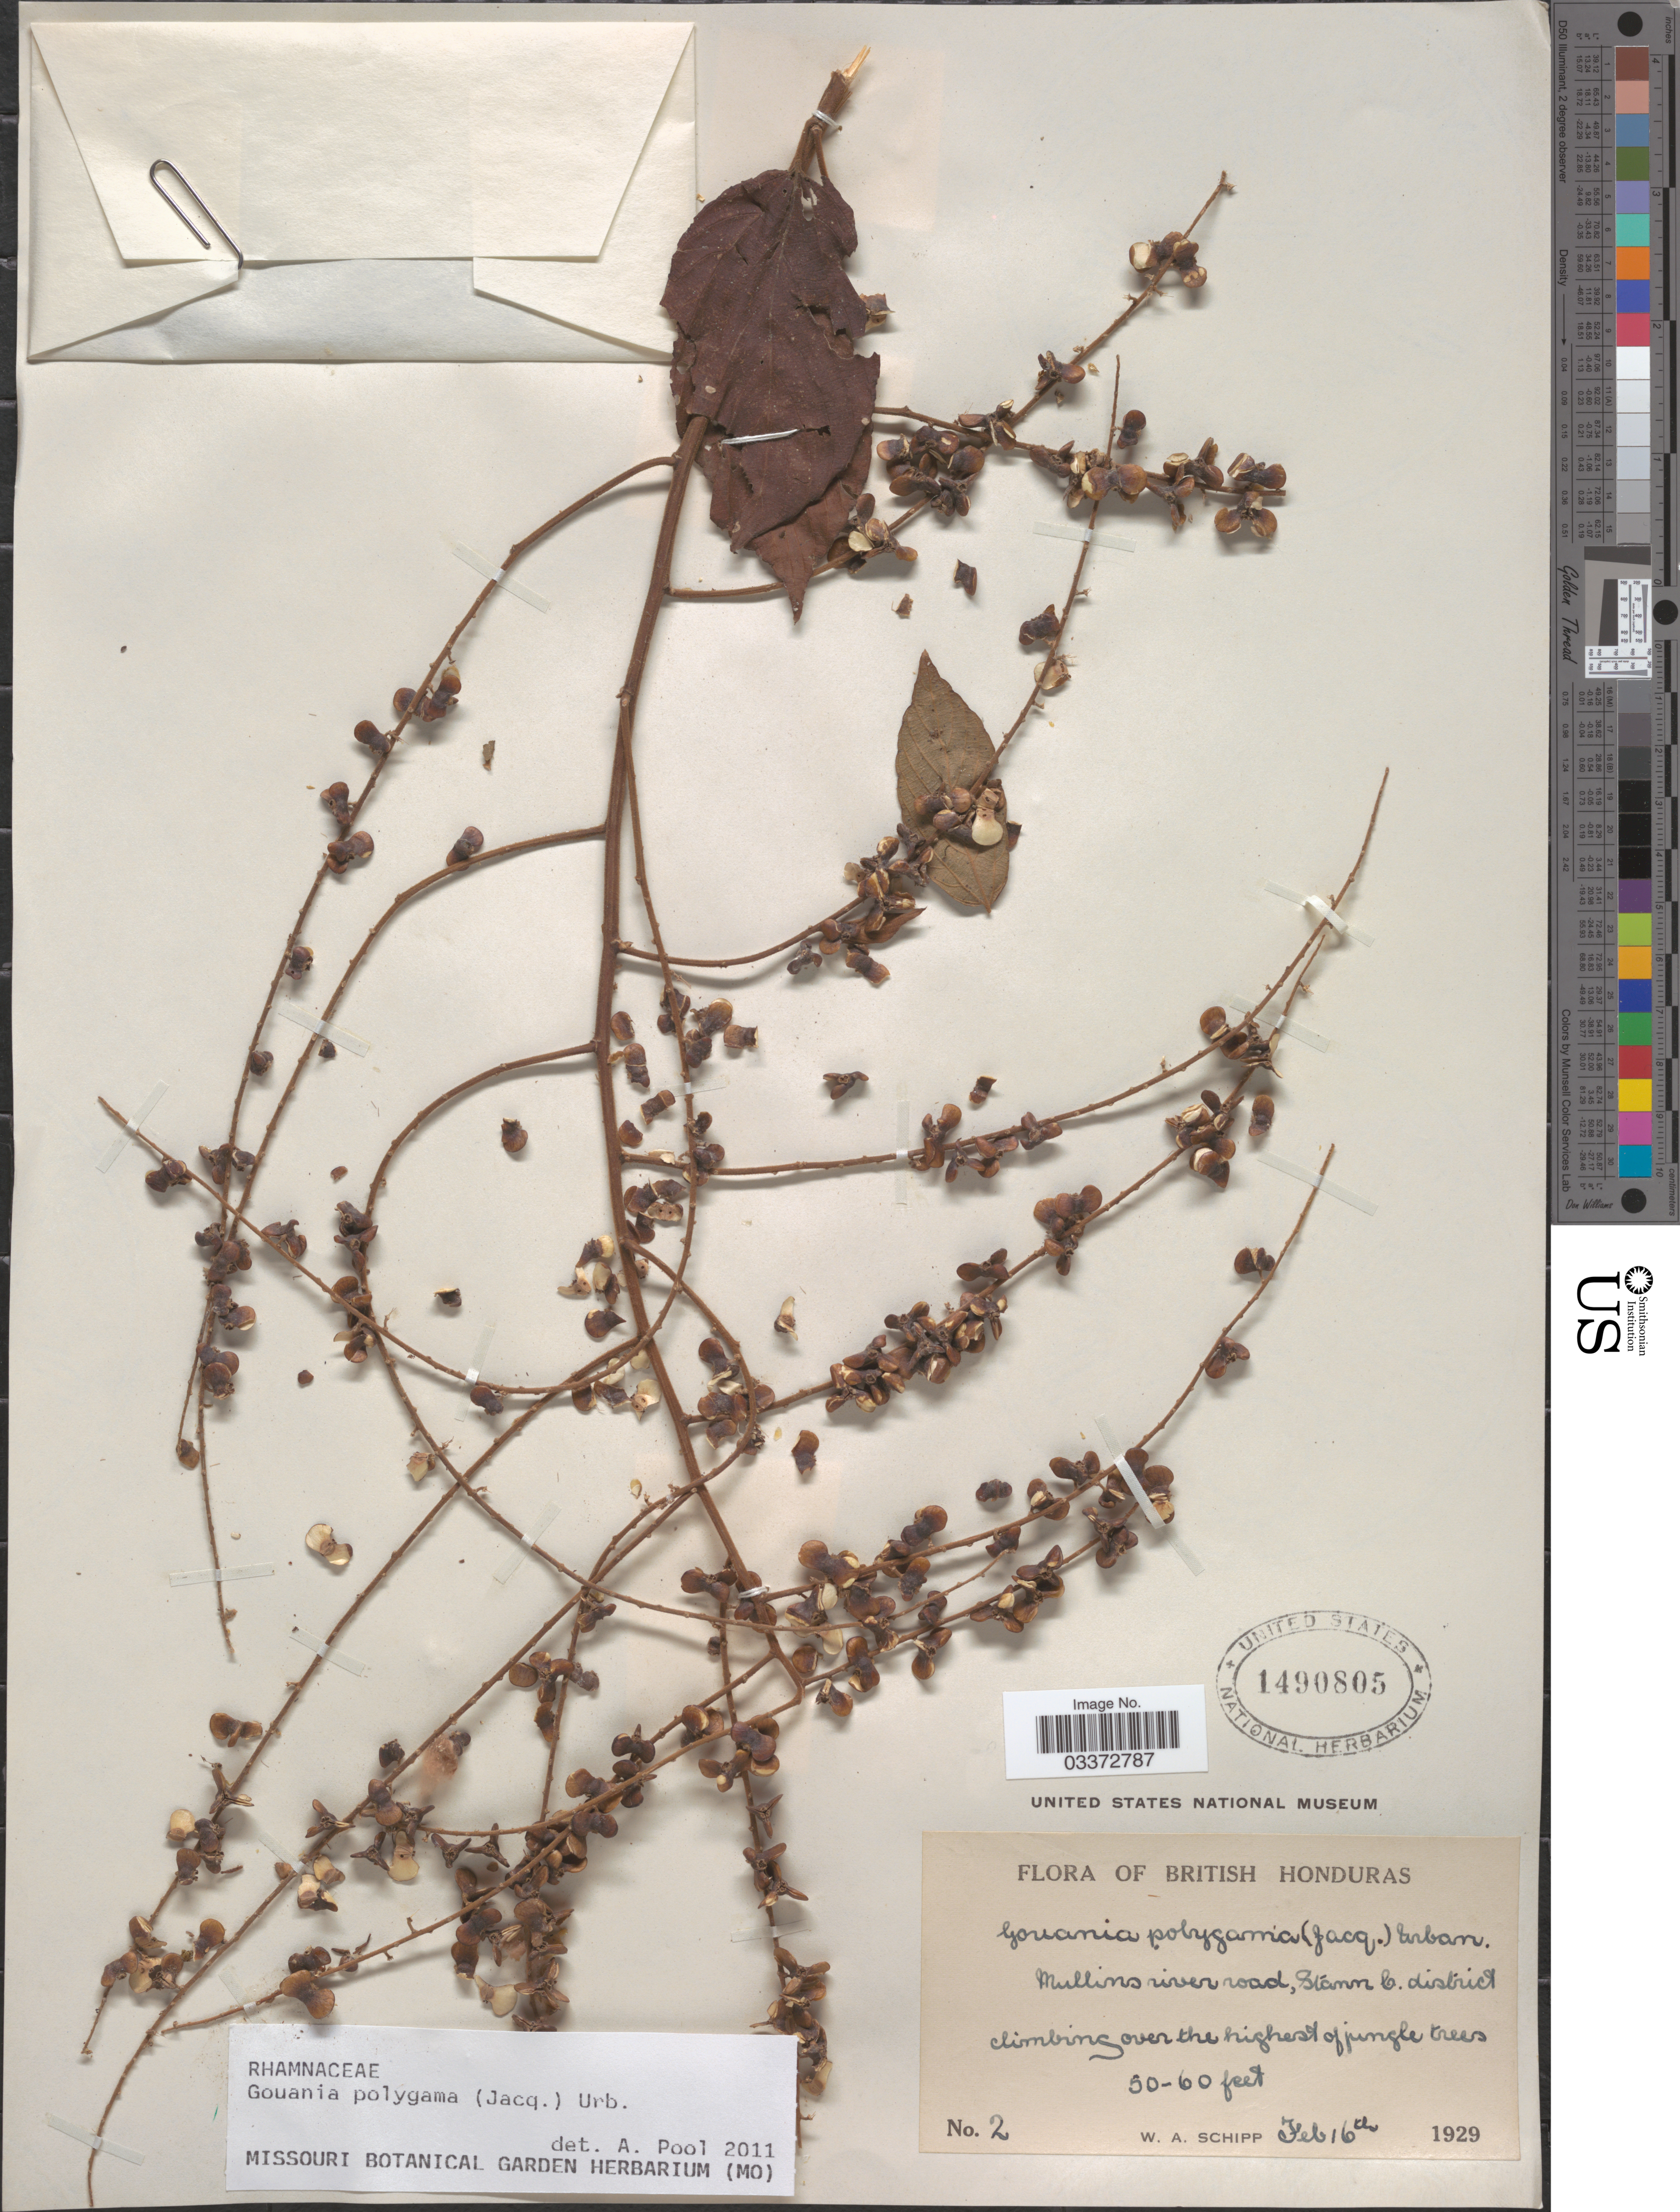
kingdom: Plantae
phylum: Tracheophyta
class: Magnoliopsida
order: Rosales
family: Rhamnaceae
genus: Gouania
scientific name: Gouania polygama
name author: (Jacq.) Urb.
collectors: W. Schipp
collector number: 2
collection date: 1929-02-16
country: Belize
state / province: Stann Creek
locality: British Honduras. Mullins river road, Stann C. district.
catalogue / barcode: US 1490805